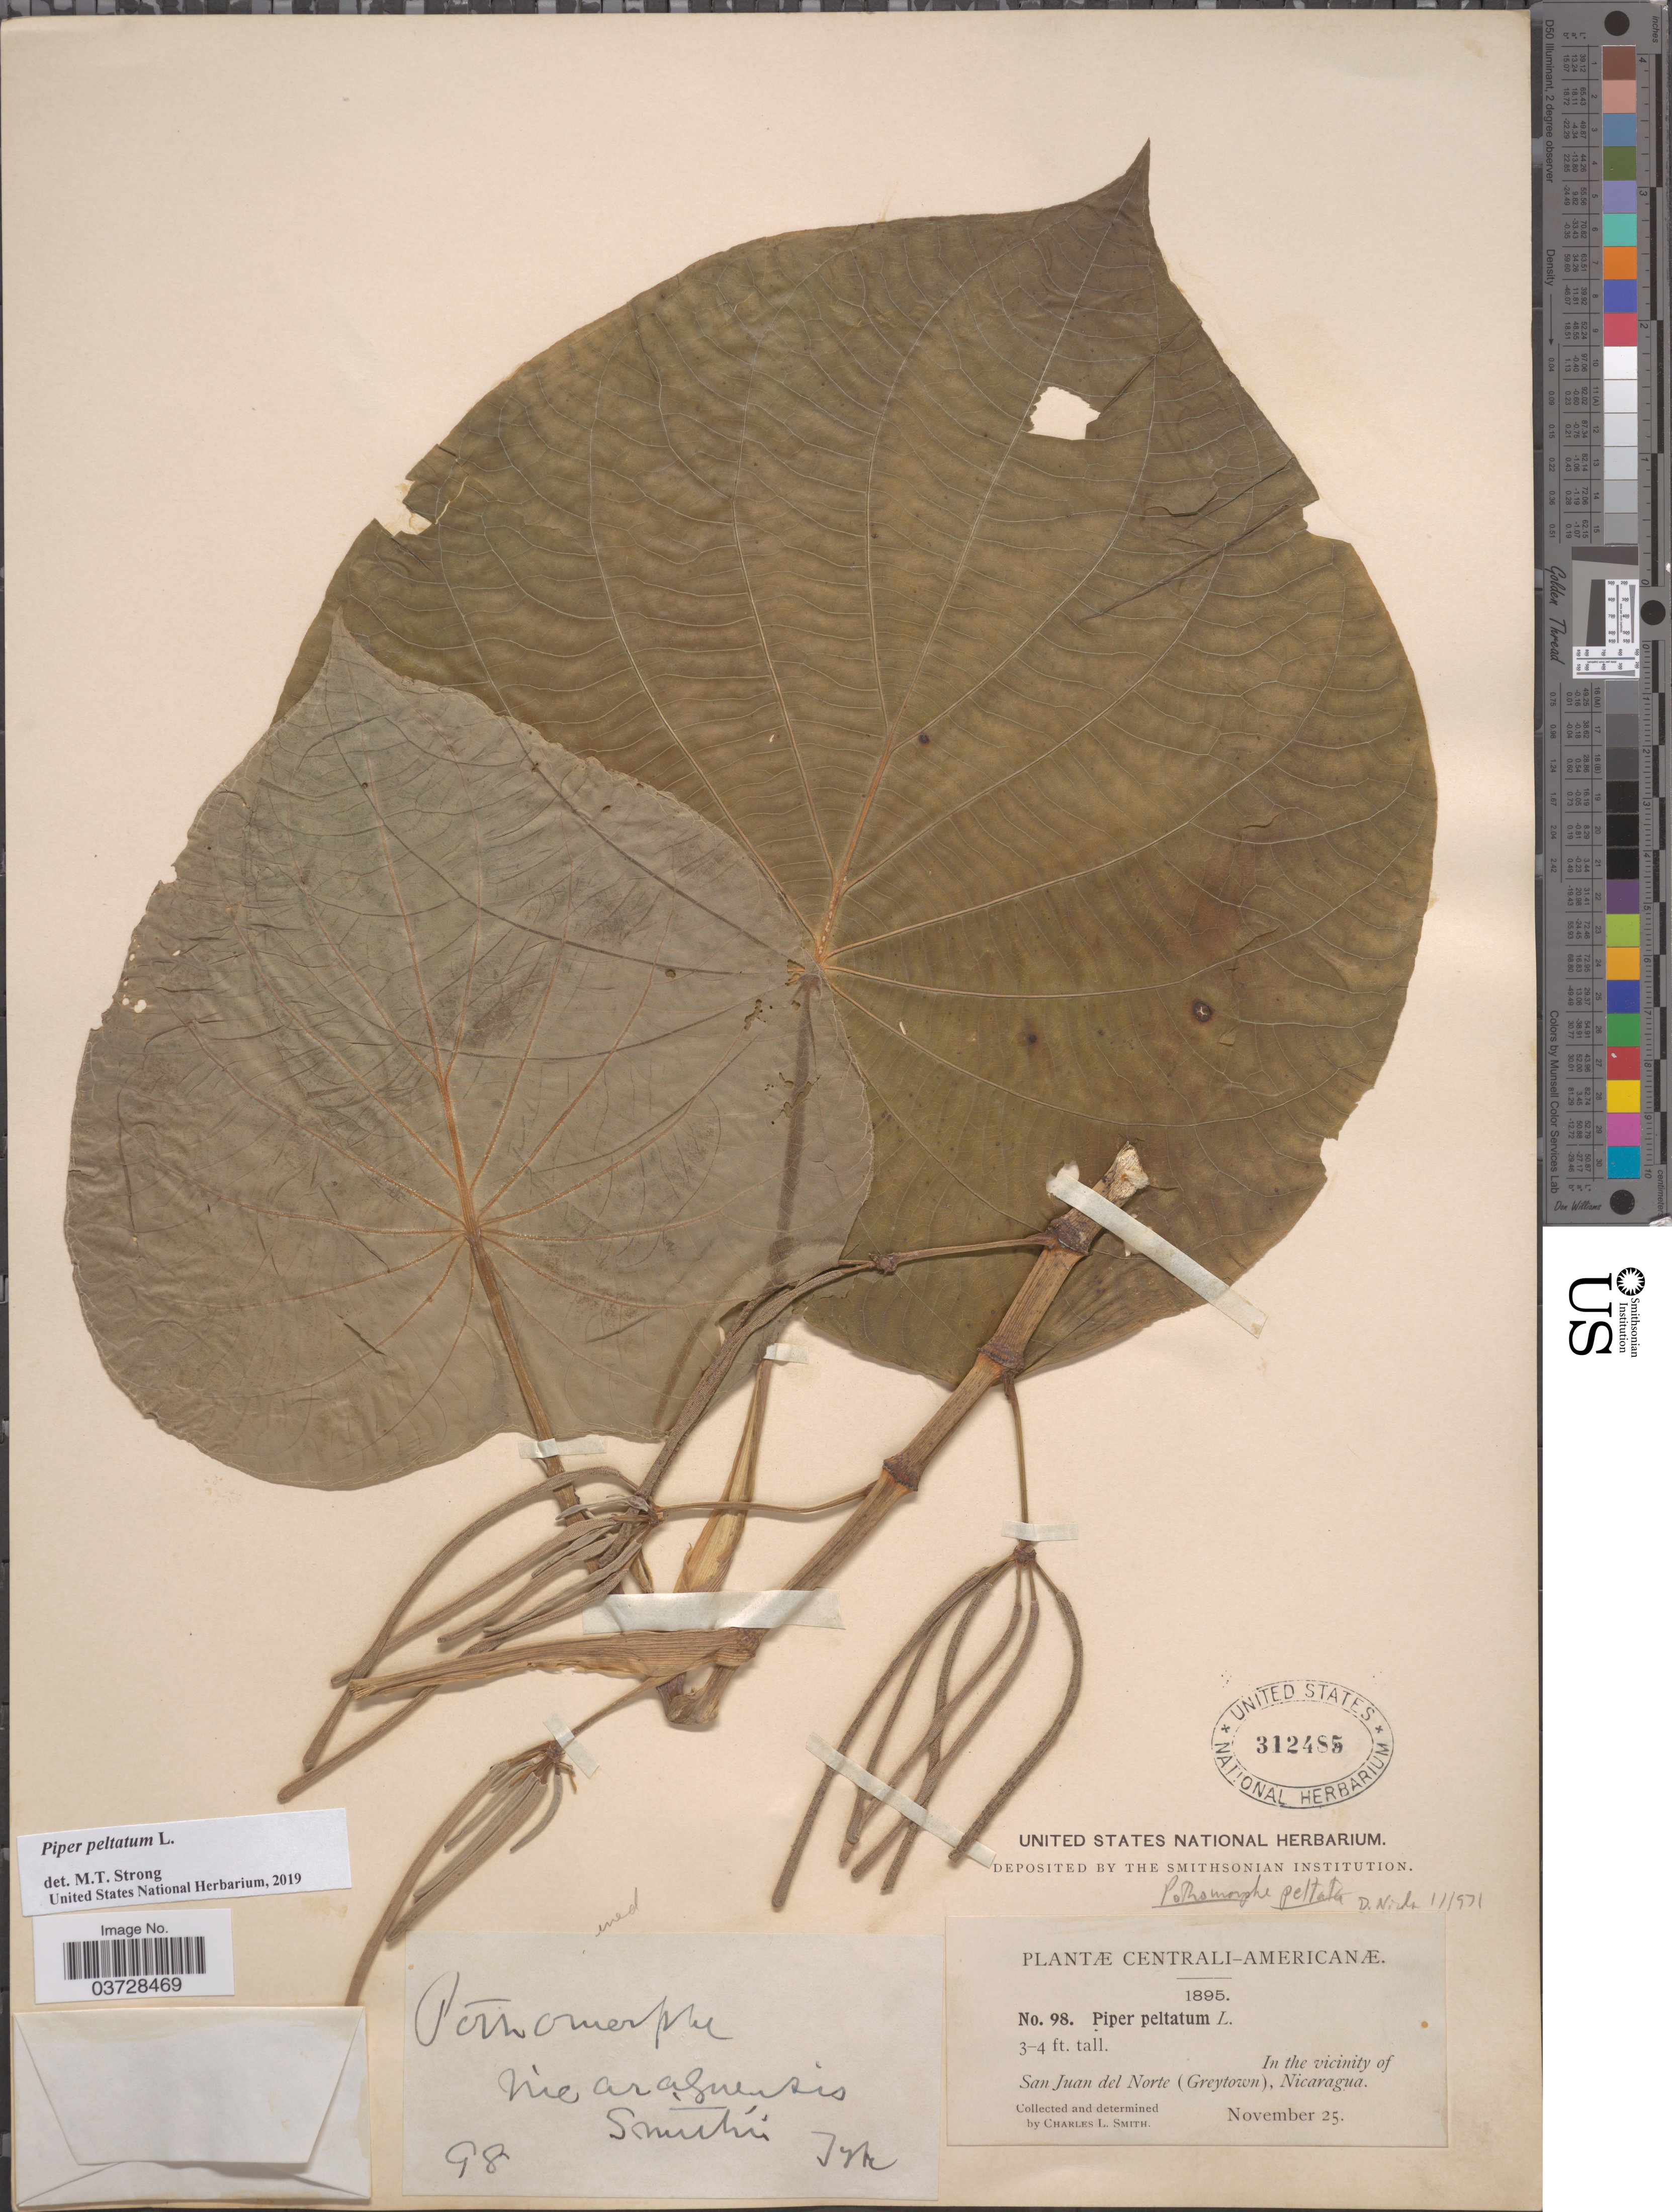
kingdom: Plantae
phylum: Tracheophyta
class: Magnoliopsida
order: Piperales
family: Piperaceae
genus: Piper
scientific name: Piper peltatum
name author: L.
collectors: C. L. Smith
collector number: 98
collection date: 1895-11-25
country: Nicaragua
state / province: Rio San Juan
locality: In the vicinity of San Juan del Norte (Greytown).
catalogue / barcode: US 312485